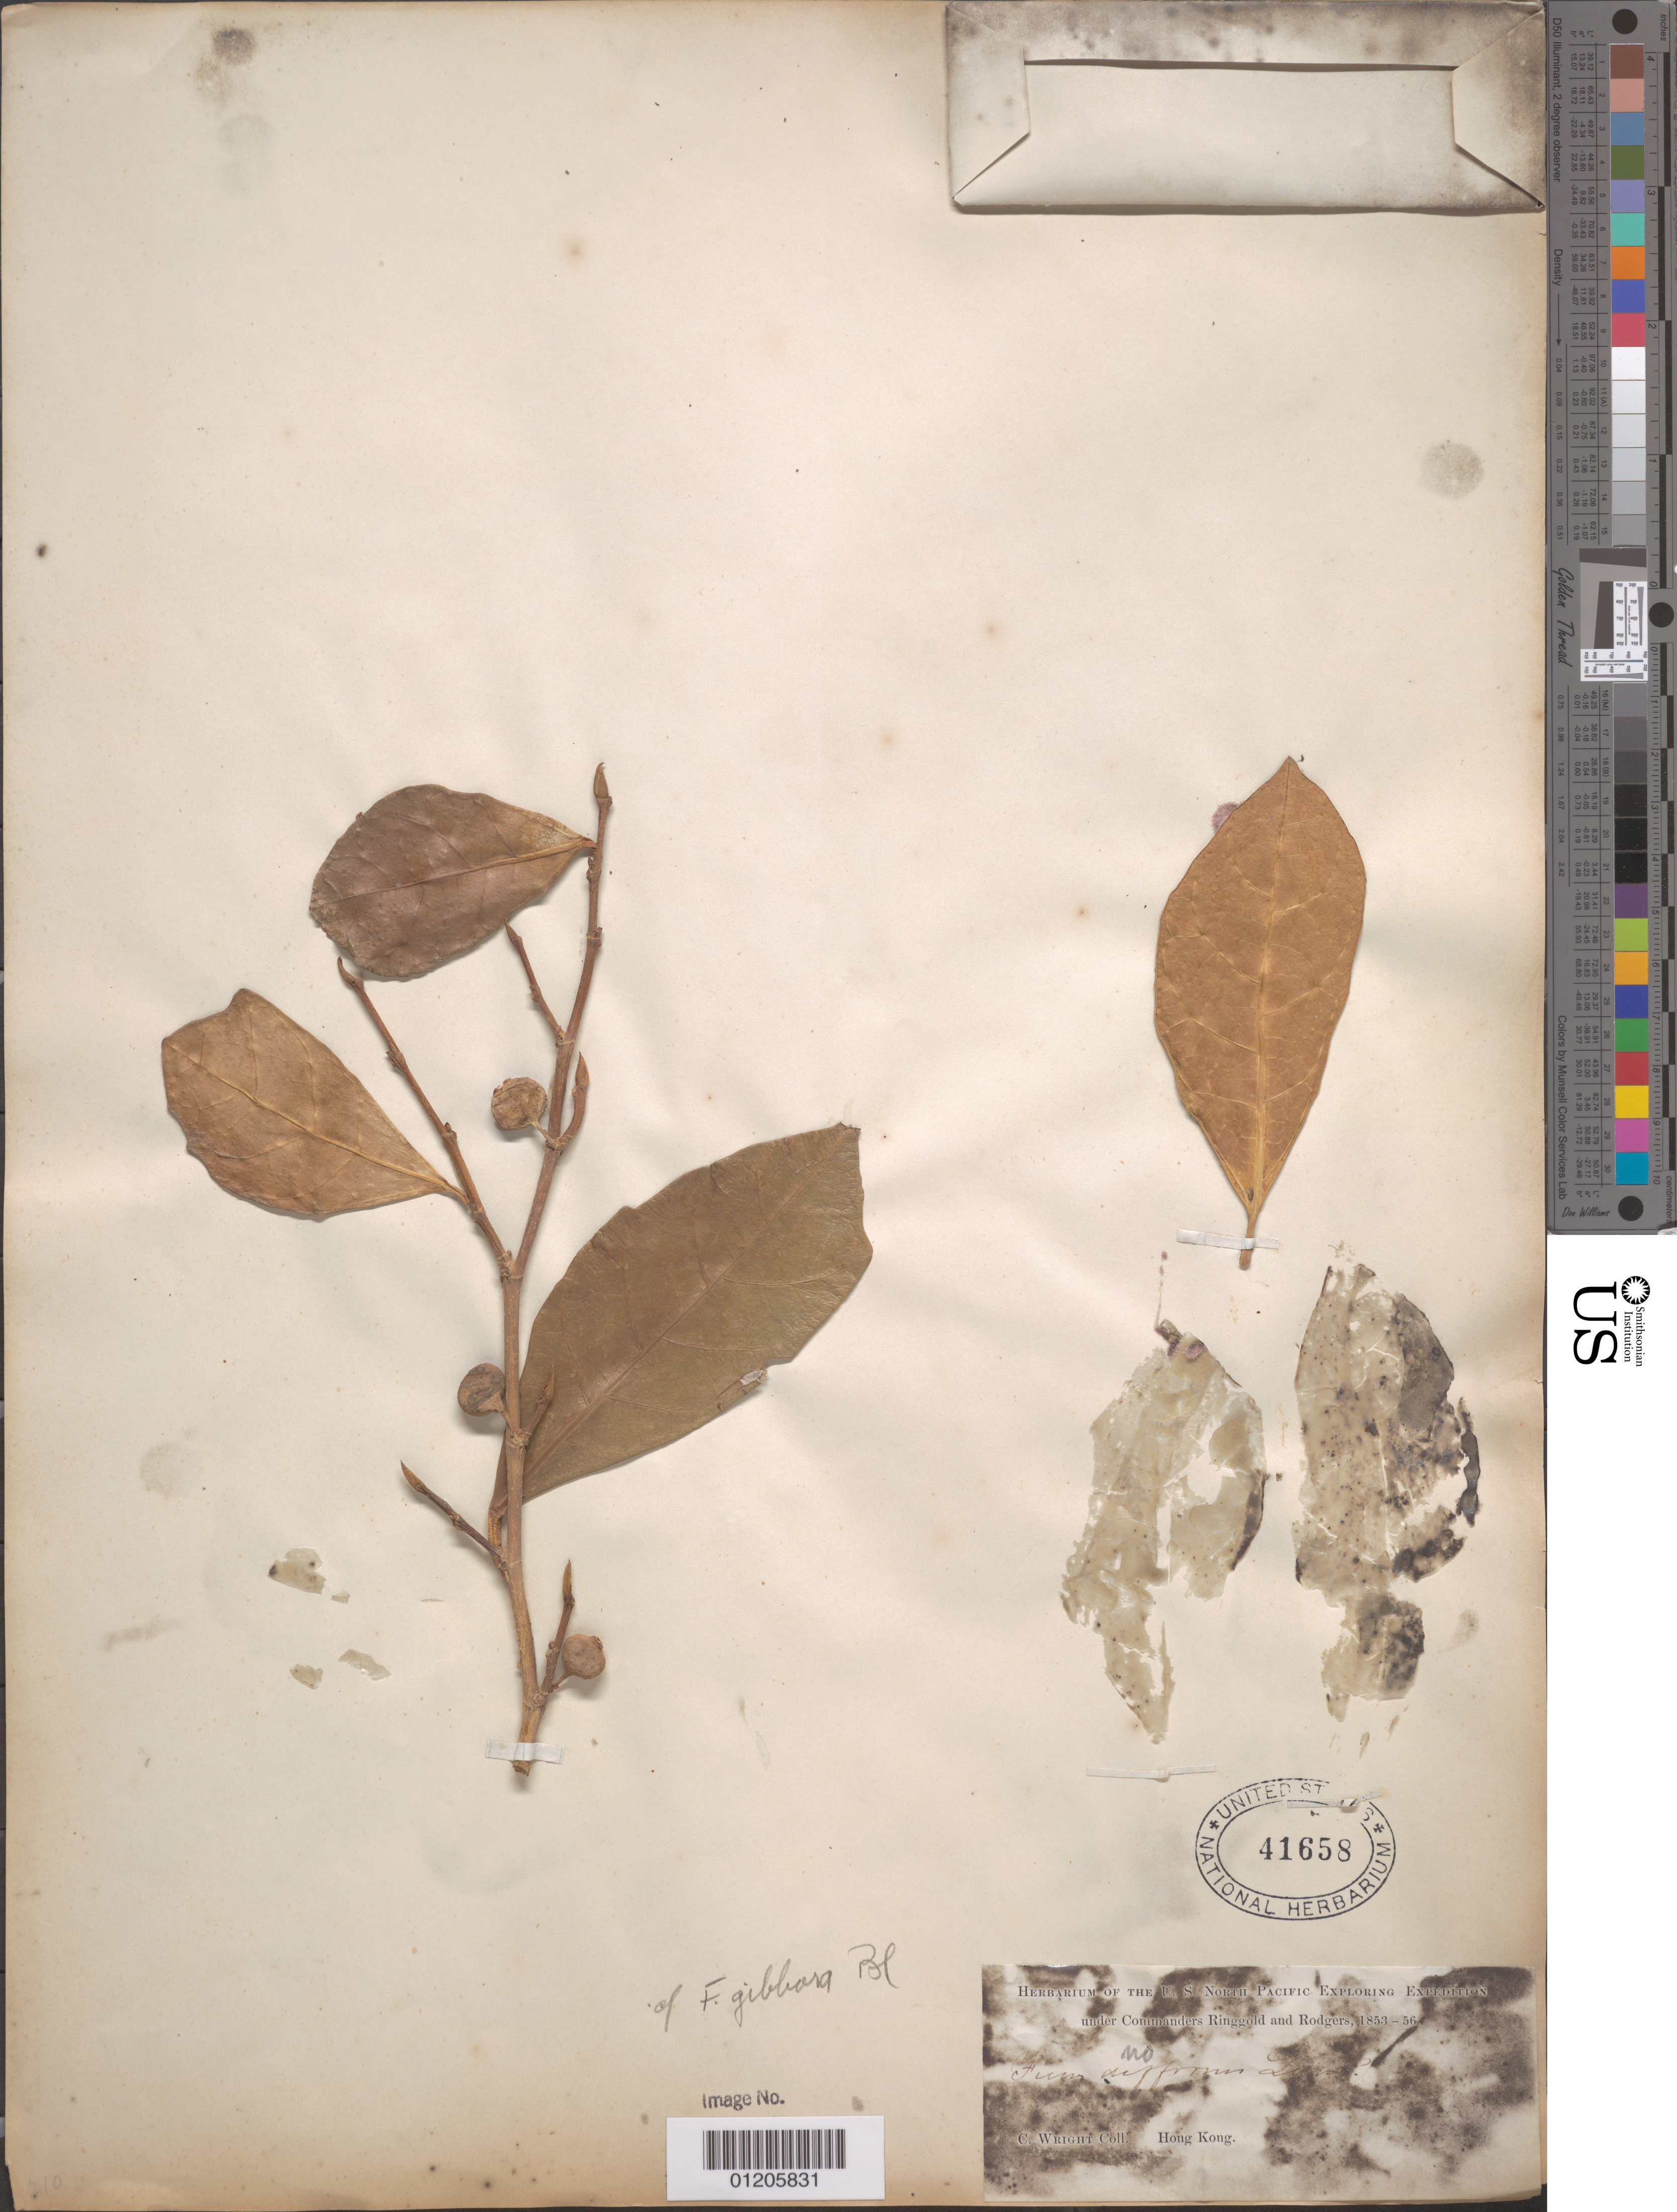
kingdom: Plantae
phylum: Tracheophyta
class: Magnoliopsida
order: Rosales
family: Moraceae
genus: Ficus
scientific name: Ficus gibbosa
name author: DC.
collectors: C. Wright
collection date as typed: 1853 to -- -- 1856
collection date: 1853/1856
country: China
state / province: Hong Kong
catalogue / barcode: US 41658